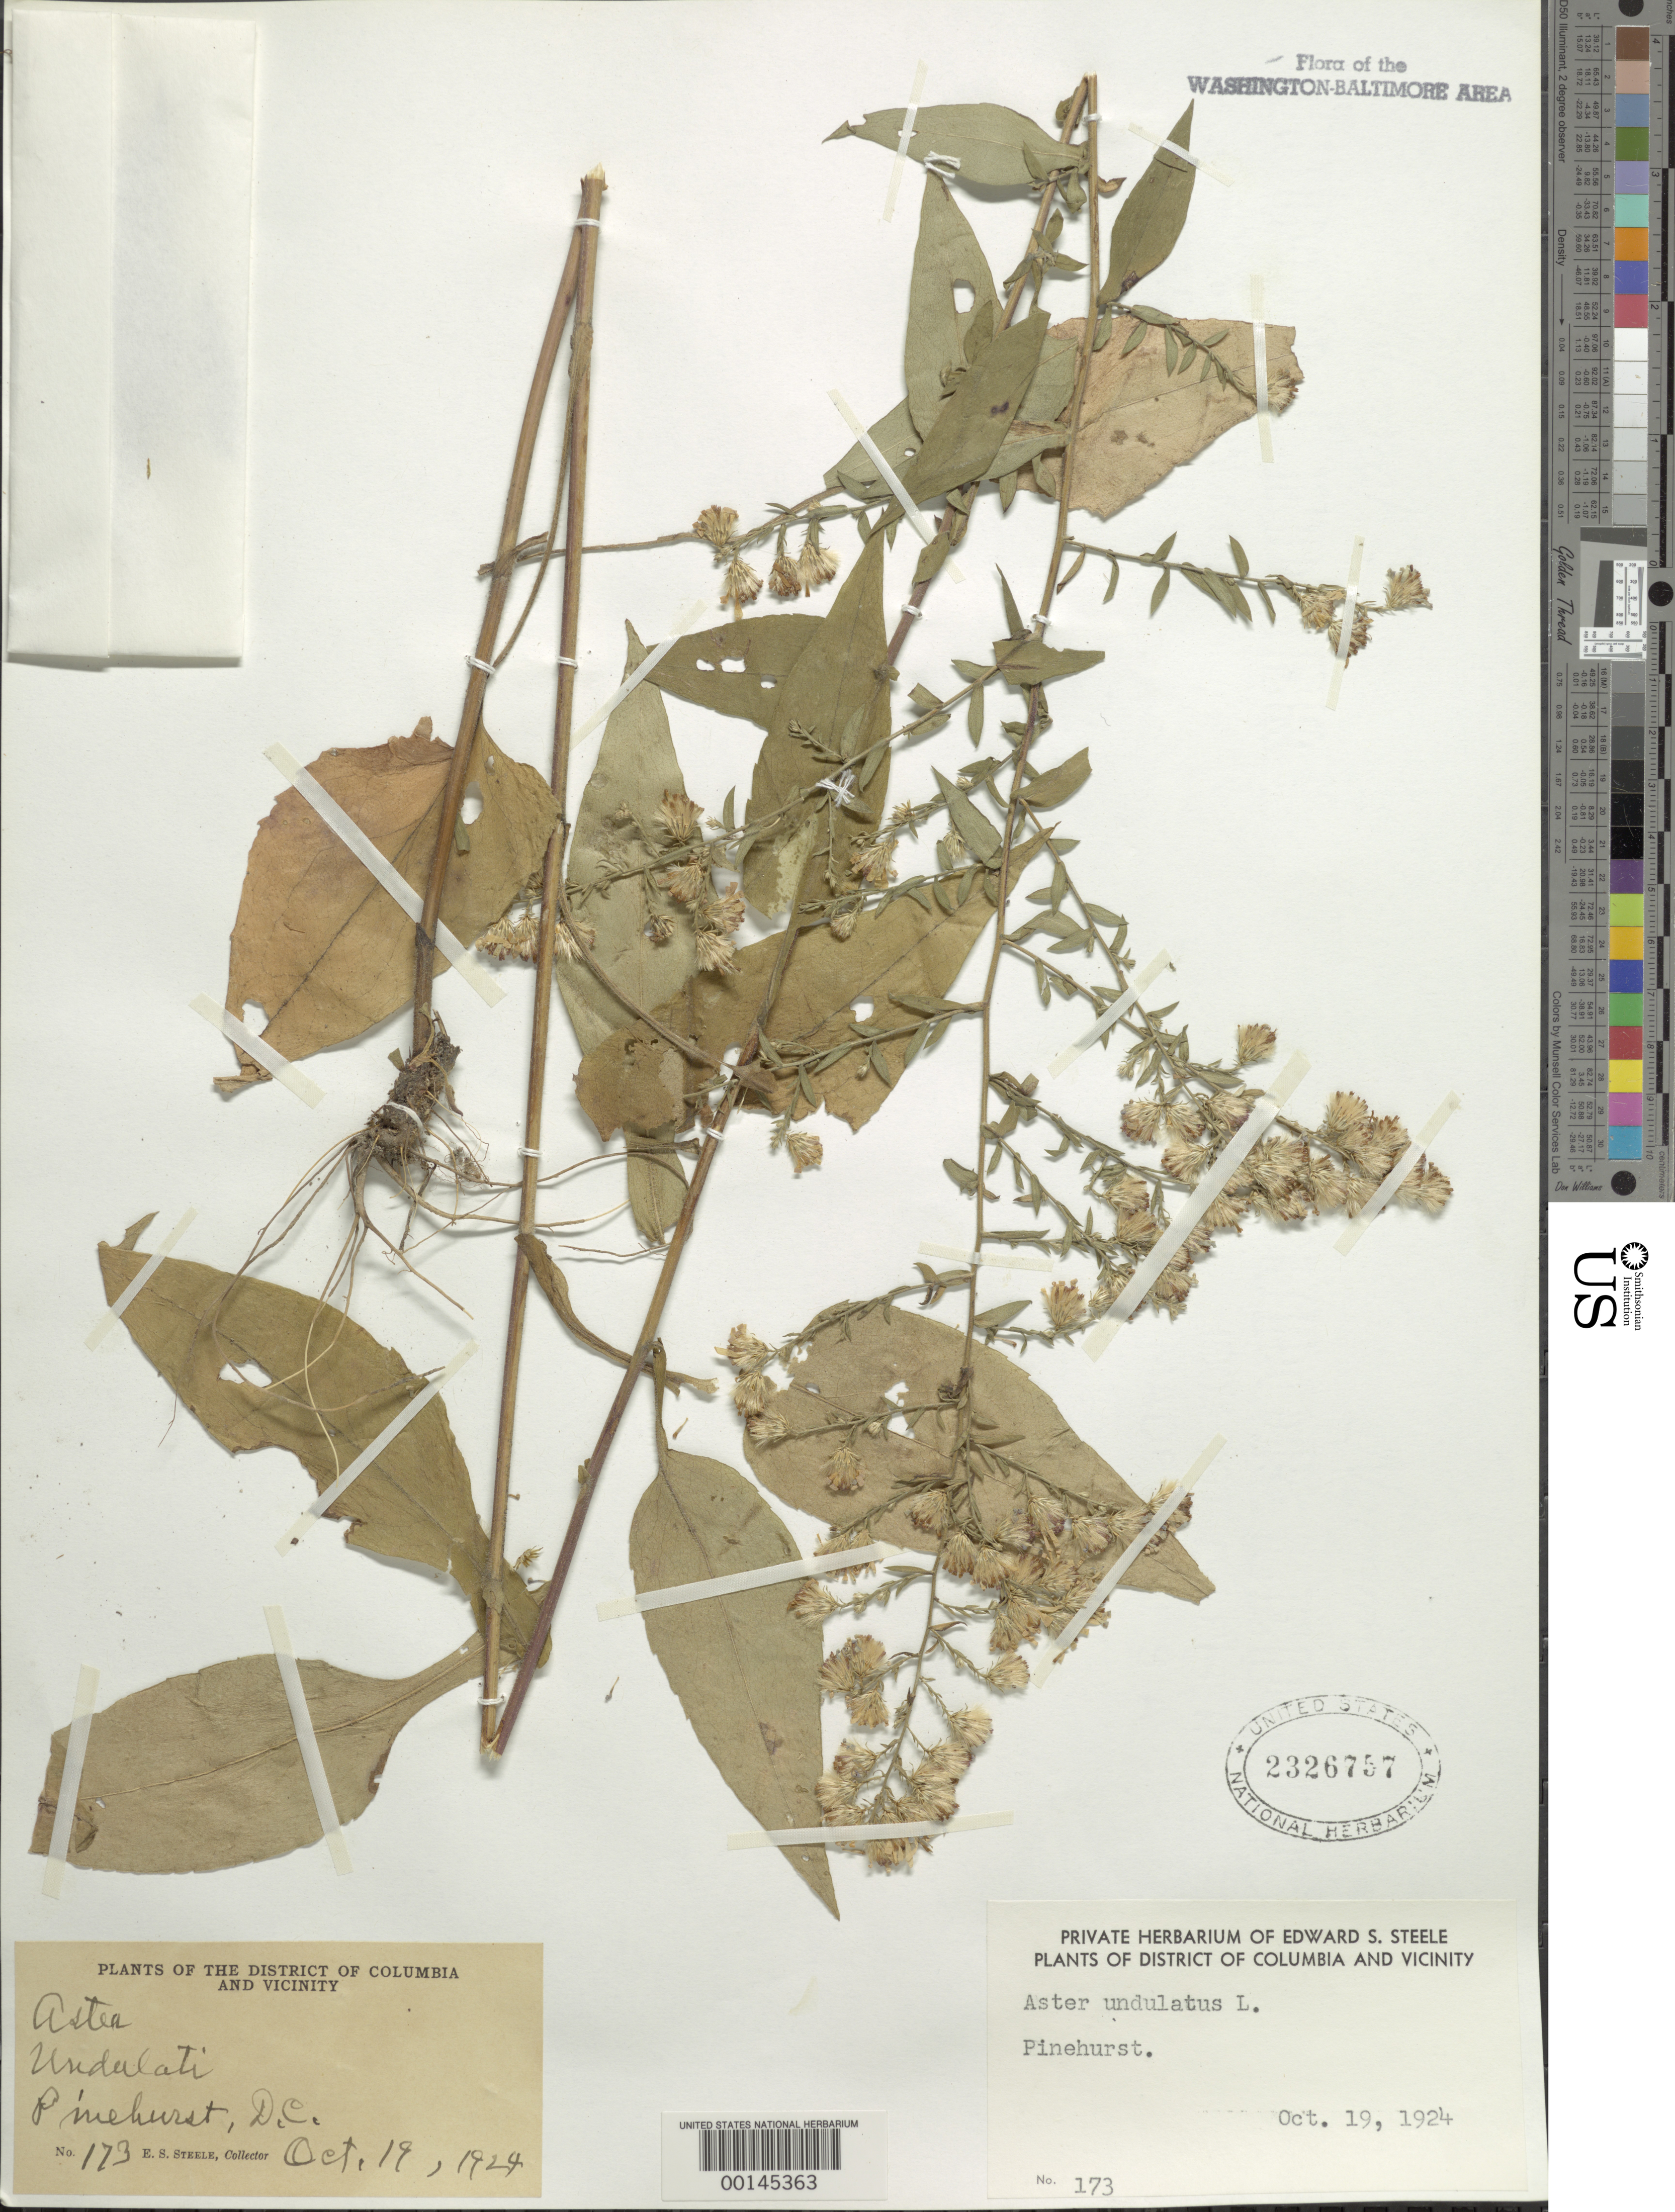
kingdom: Plantae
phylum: Tracheophyta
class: Magnoliopsida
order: Asterales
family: Asteraceae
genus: Symphyotrichum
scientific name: Symphyotrichum undulatum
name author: (L.) G.L. Nesom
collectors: E. Steele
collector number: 173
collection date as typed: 19 Oct 1924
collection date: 1924-10-19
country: United States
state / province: District of Columbia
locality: Pinehurst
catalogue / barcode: US 2326757